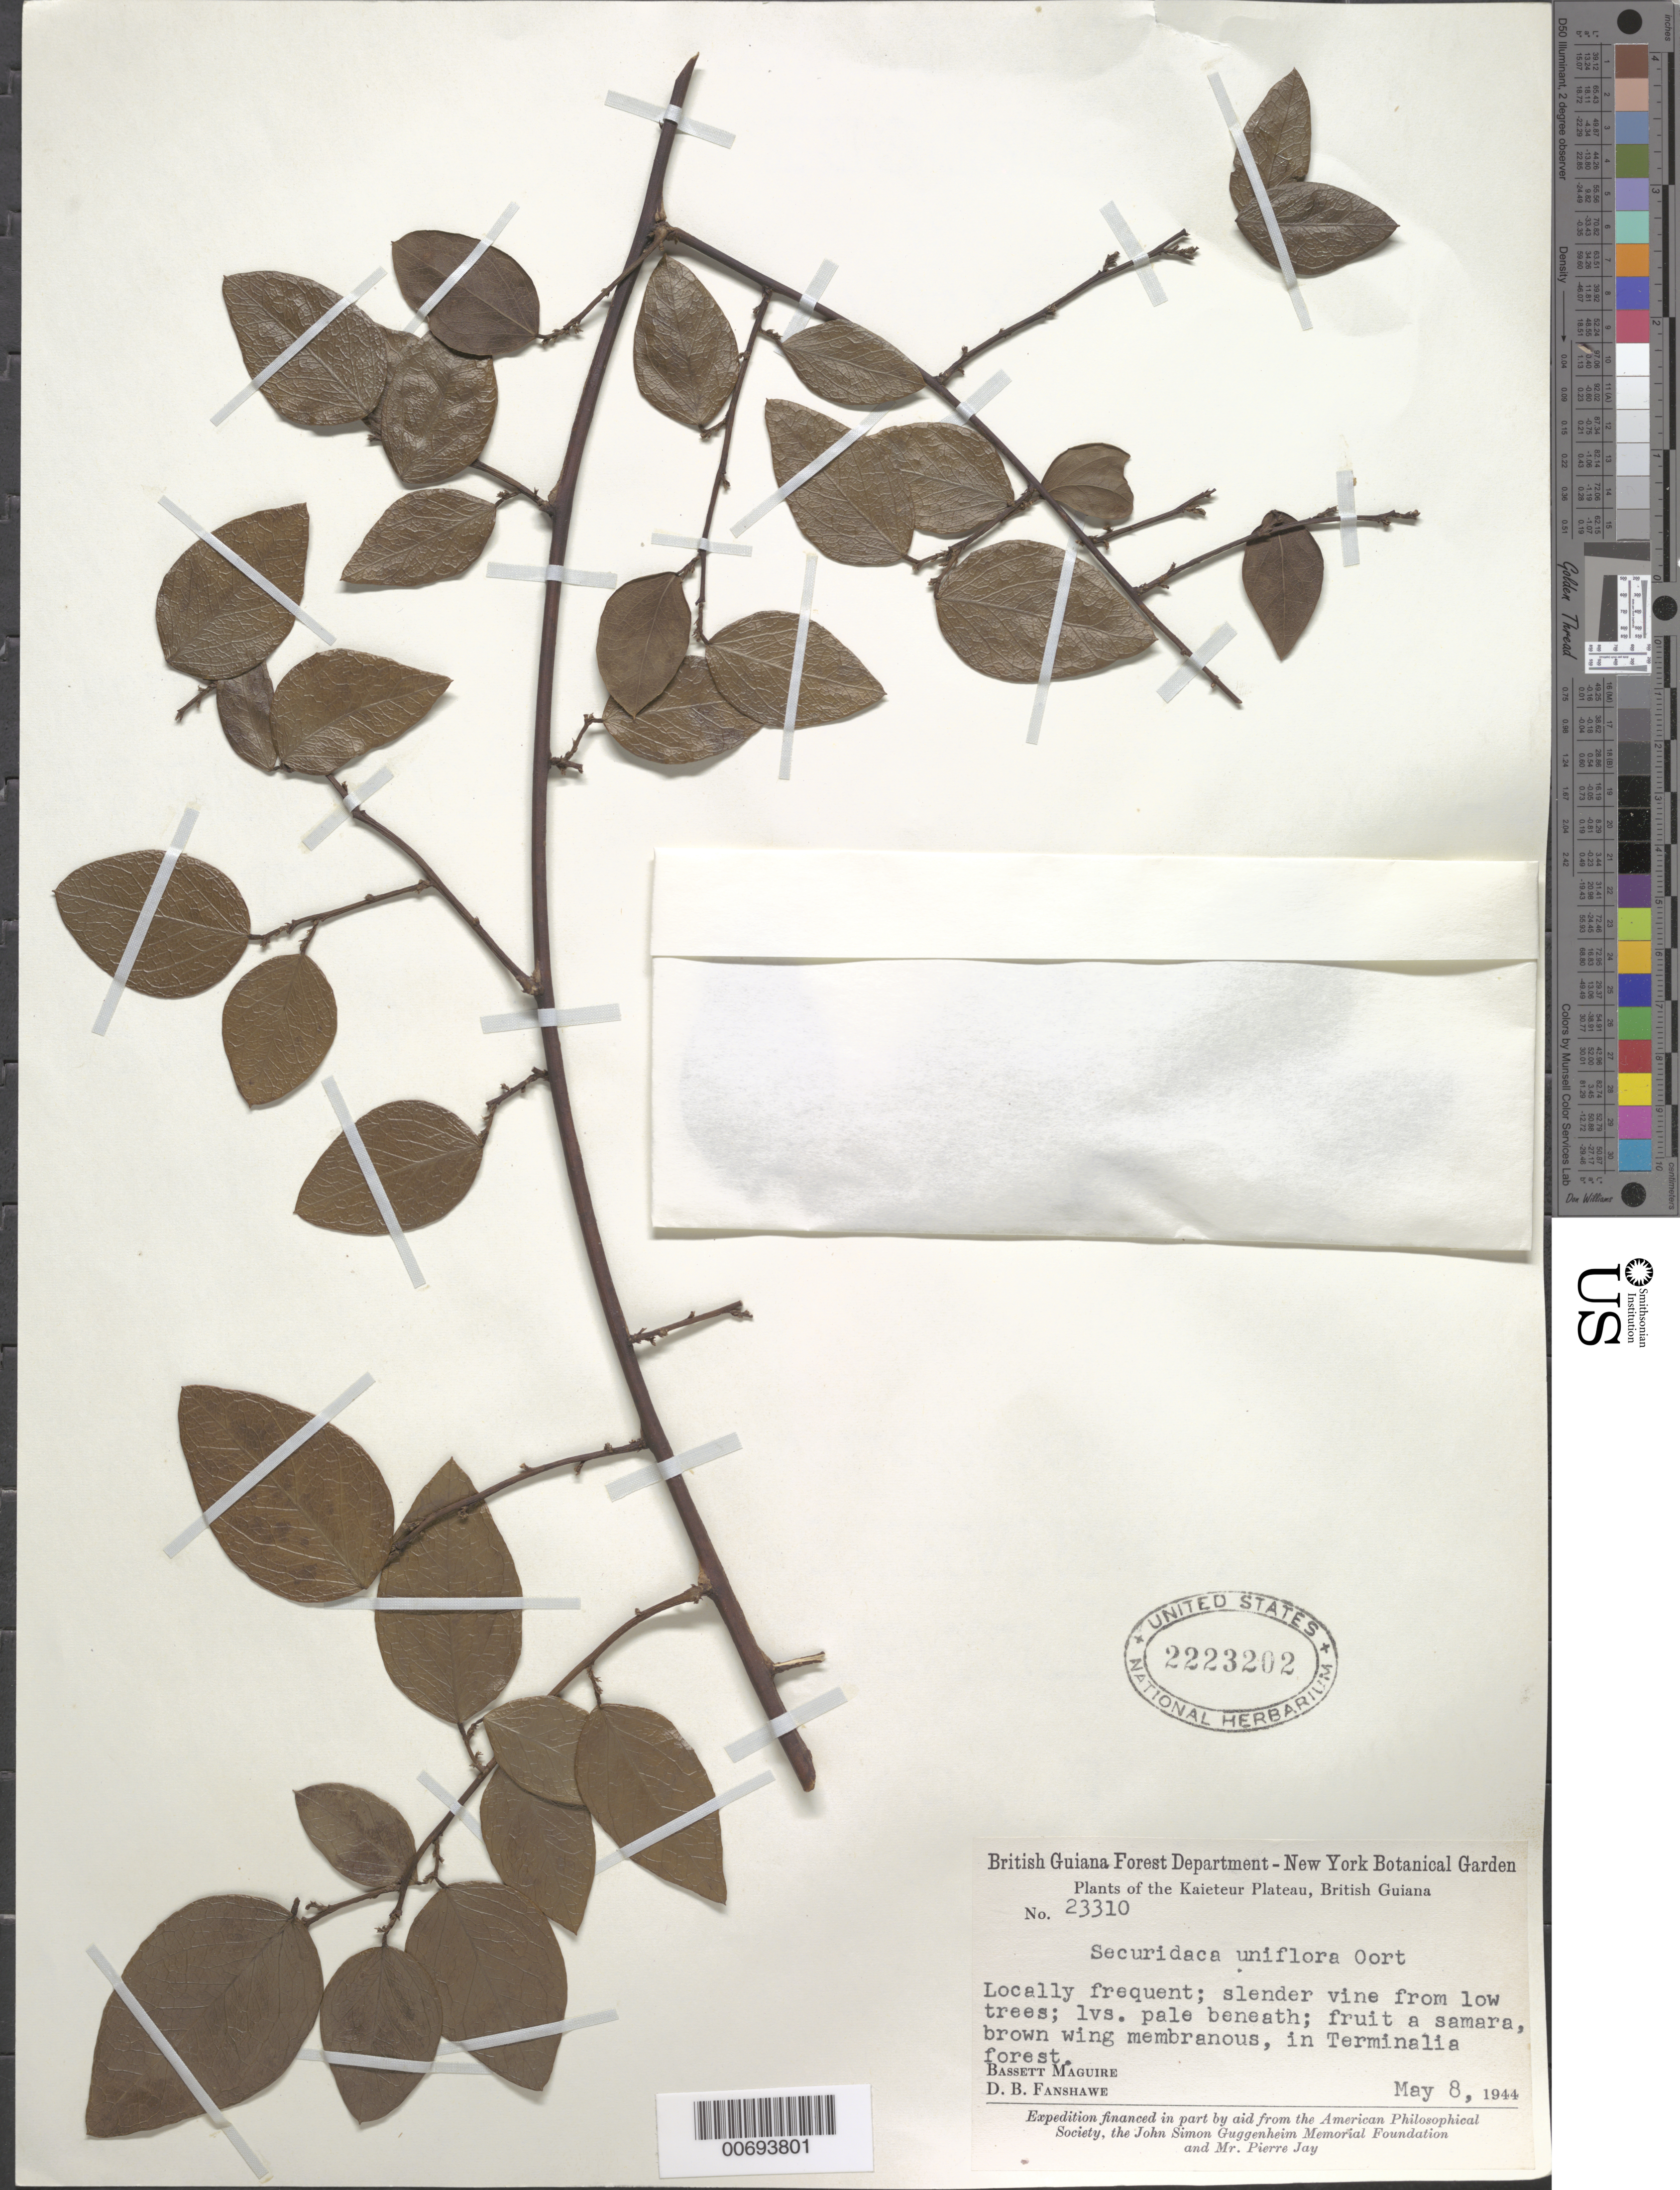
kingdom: Plantae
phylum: Tracheophyta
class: Magnoliopsida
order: Fabales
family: Polygalaceae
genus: Securidaca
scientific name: Securidaca uniflora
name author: Oort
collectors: B. Maguire & D. B. Fanshawe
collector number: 23310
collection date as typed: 8-May-44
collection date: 1944-05-08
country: Guyana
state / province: Potaro-Siparuni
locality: Kaieteur Plateau, Potaro River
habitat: Terminalia forest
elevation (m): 427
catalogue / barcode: US 2223202